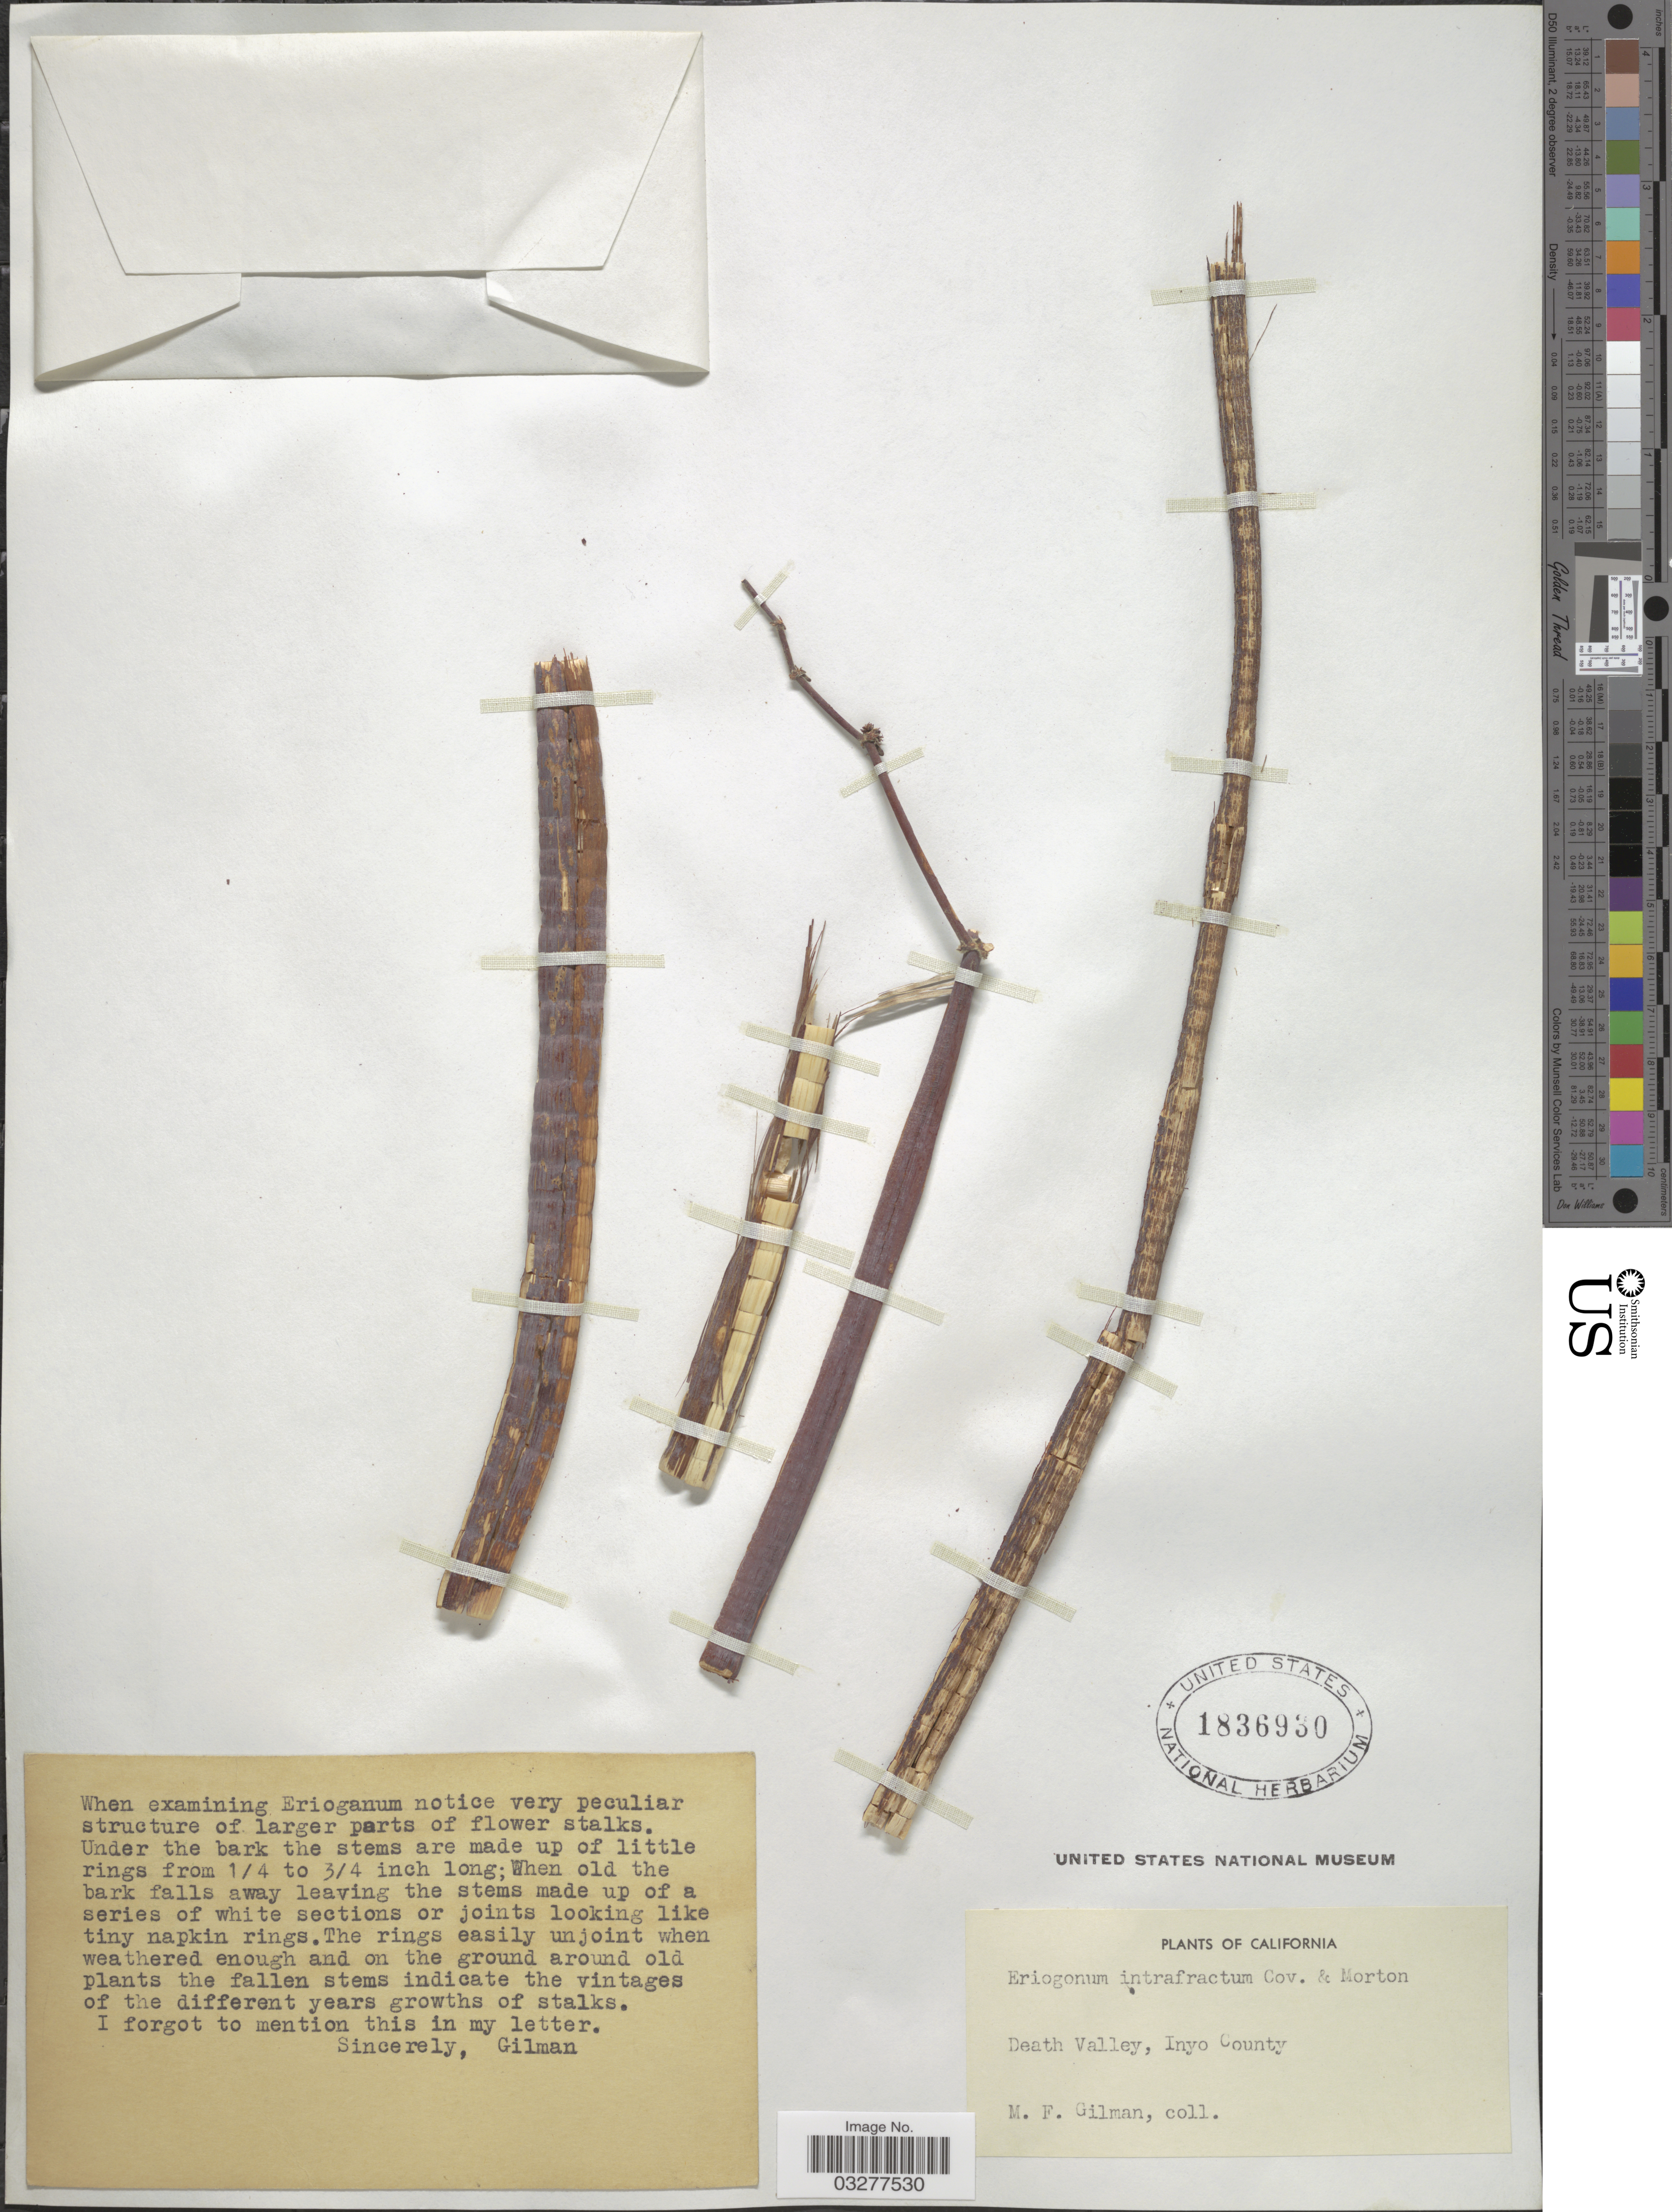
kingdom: Plantae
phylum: Tracheophyta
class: Magnoliopsida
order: Caryophyllales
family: Polygonaceae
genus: Eriogonum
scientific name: Eriogonum intrafractum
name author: Coville & C.V. Morton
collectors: M. F. Gilman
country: United States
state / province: California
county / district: Inyo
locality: Death Valley, Inyo County.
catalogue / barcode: US 1836930